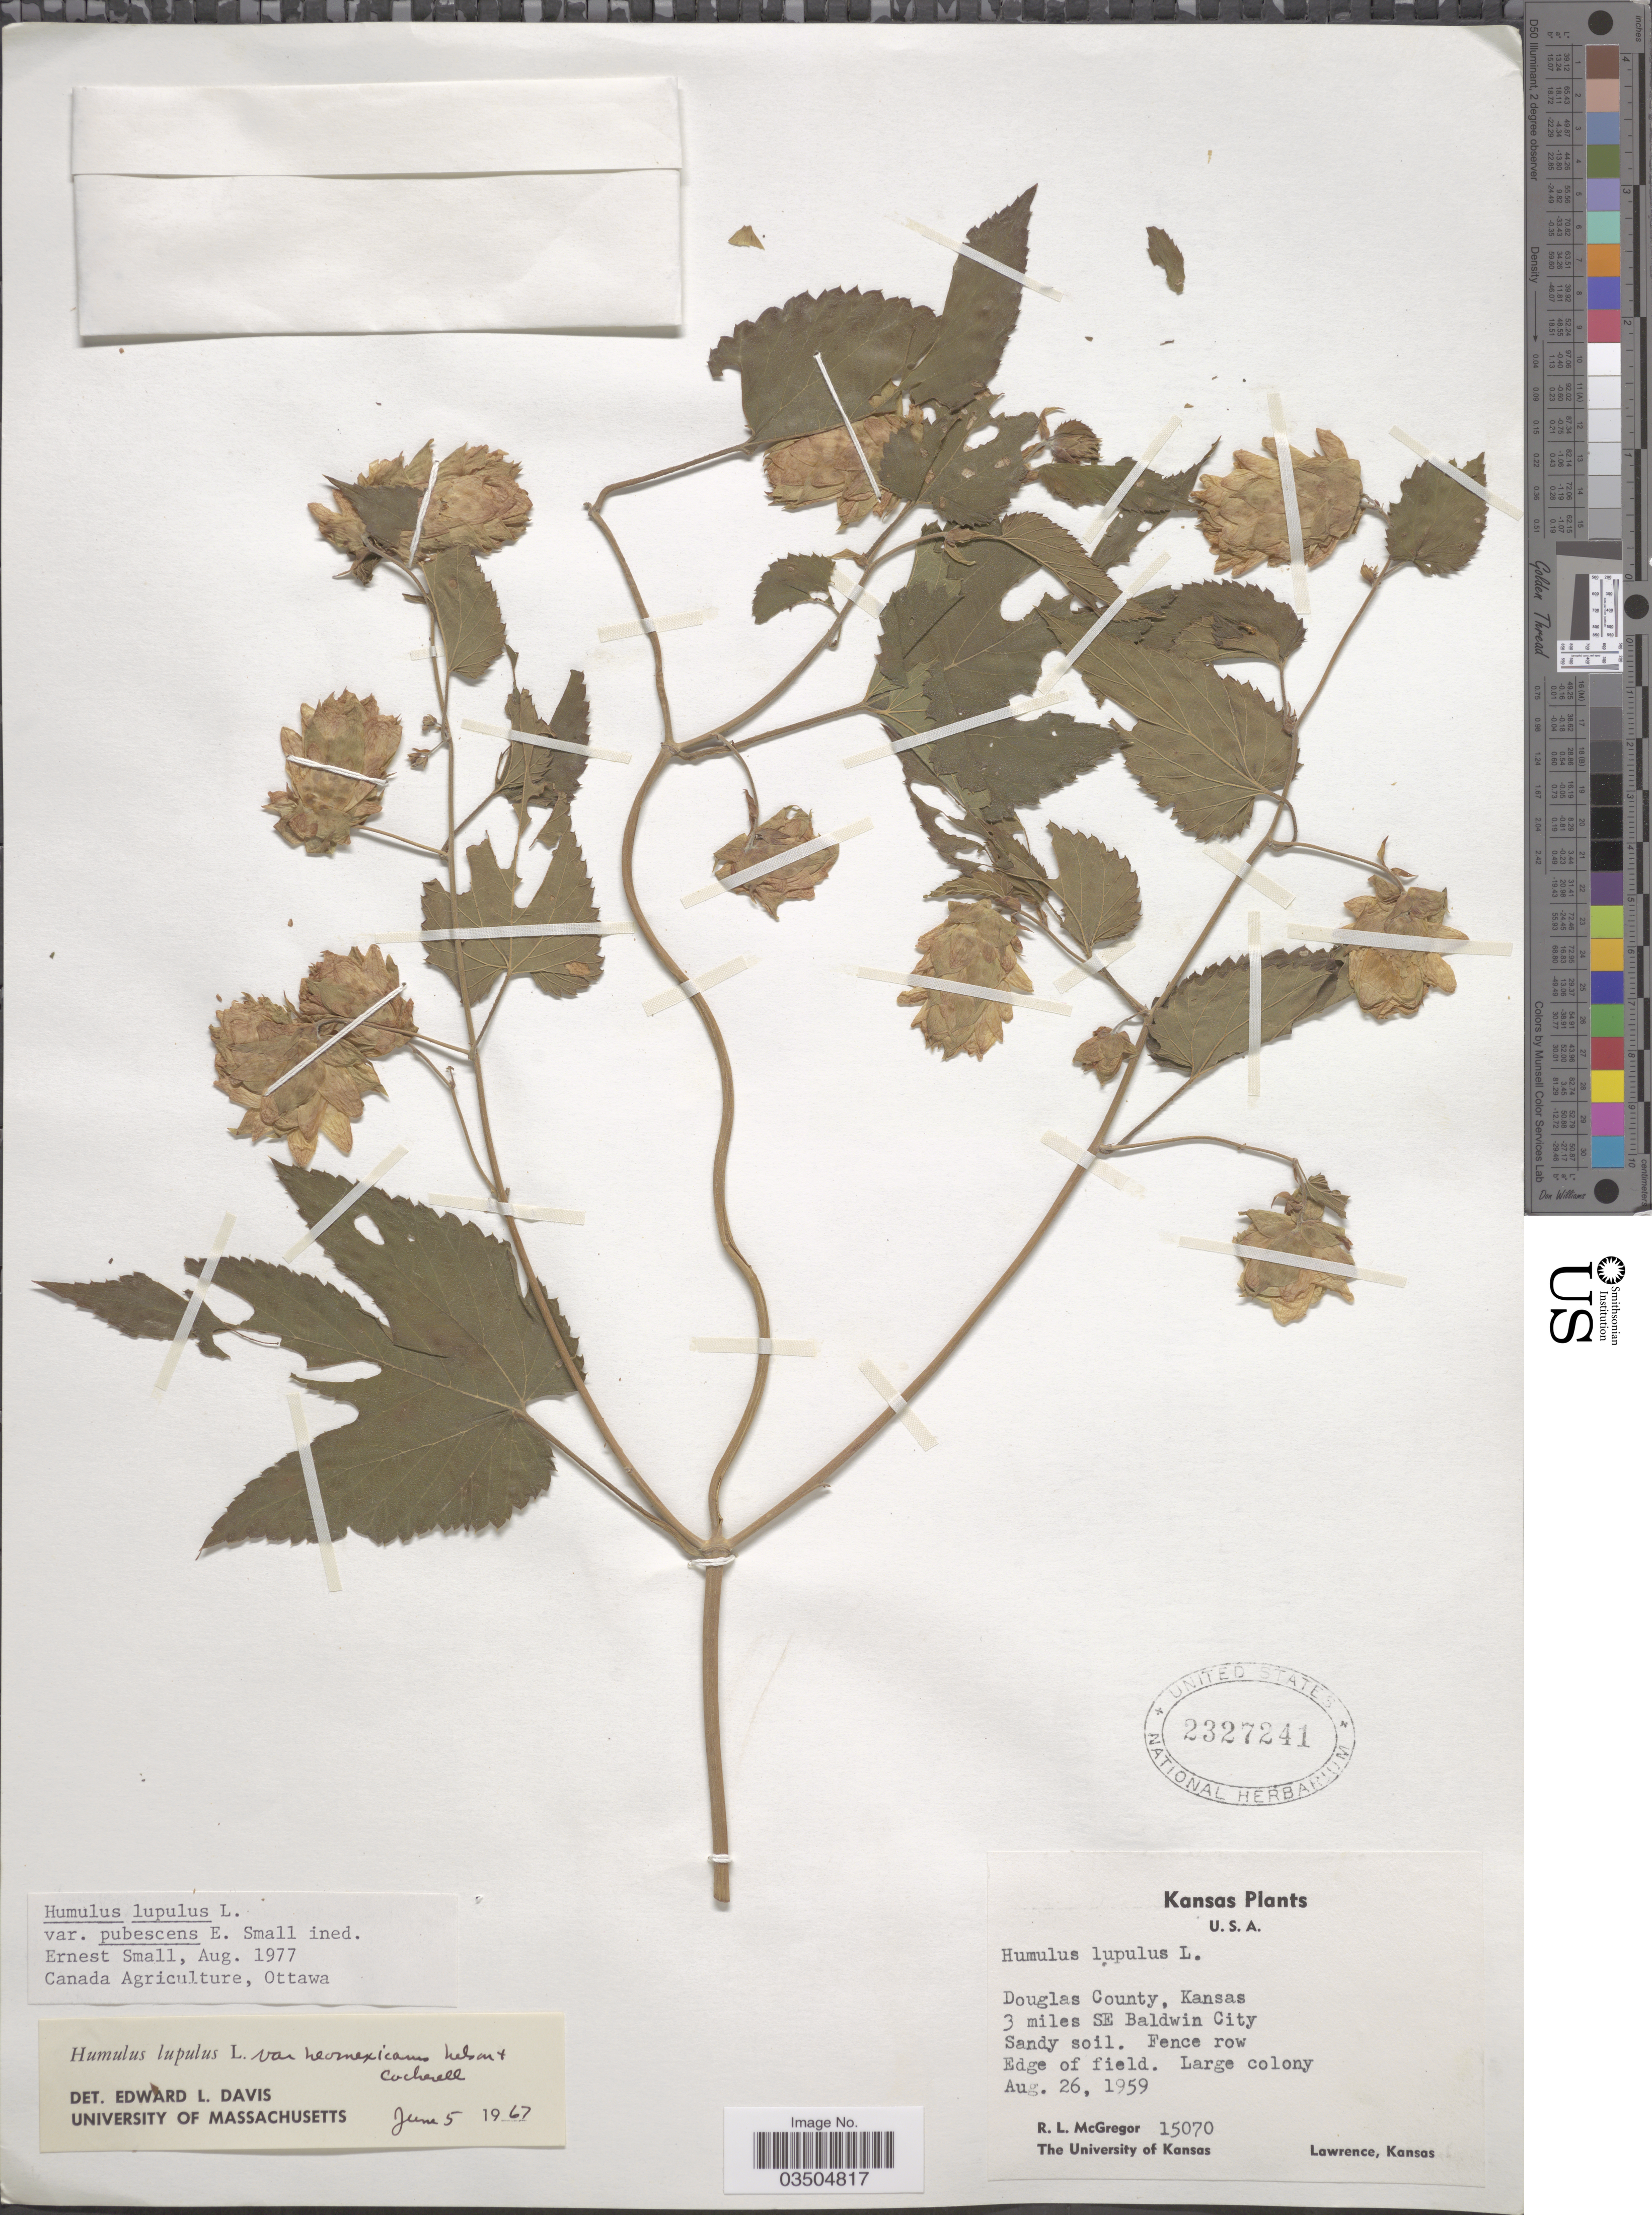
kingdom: Plantae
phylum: Tracheophyta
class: Magnoliopsida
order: Rosales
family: Cannabaceae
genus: Humulus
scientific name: Humulus pubescens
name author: (Small) Tembrock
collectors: R. McGregor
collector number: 15070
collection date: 1959-08-26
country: United States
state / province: Kansas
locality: Douglas County. 3 miles SE Baldwin City. Edge of field.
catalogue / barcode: US 2327241